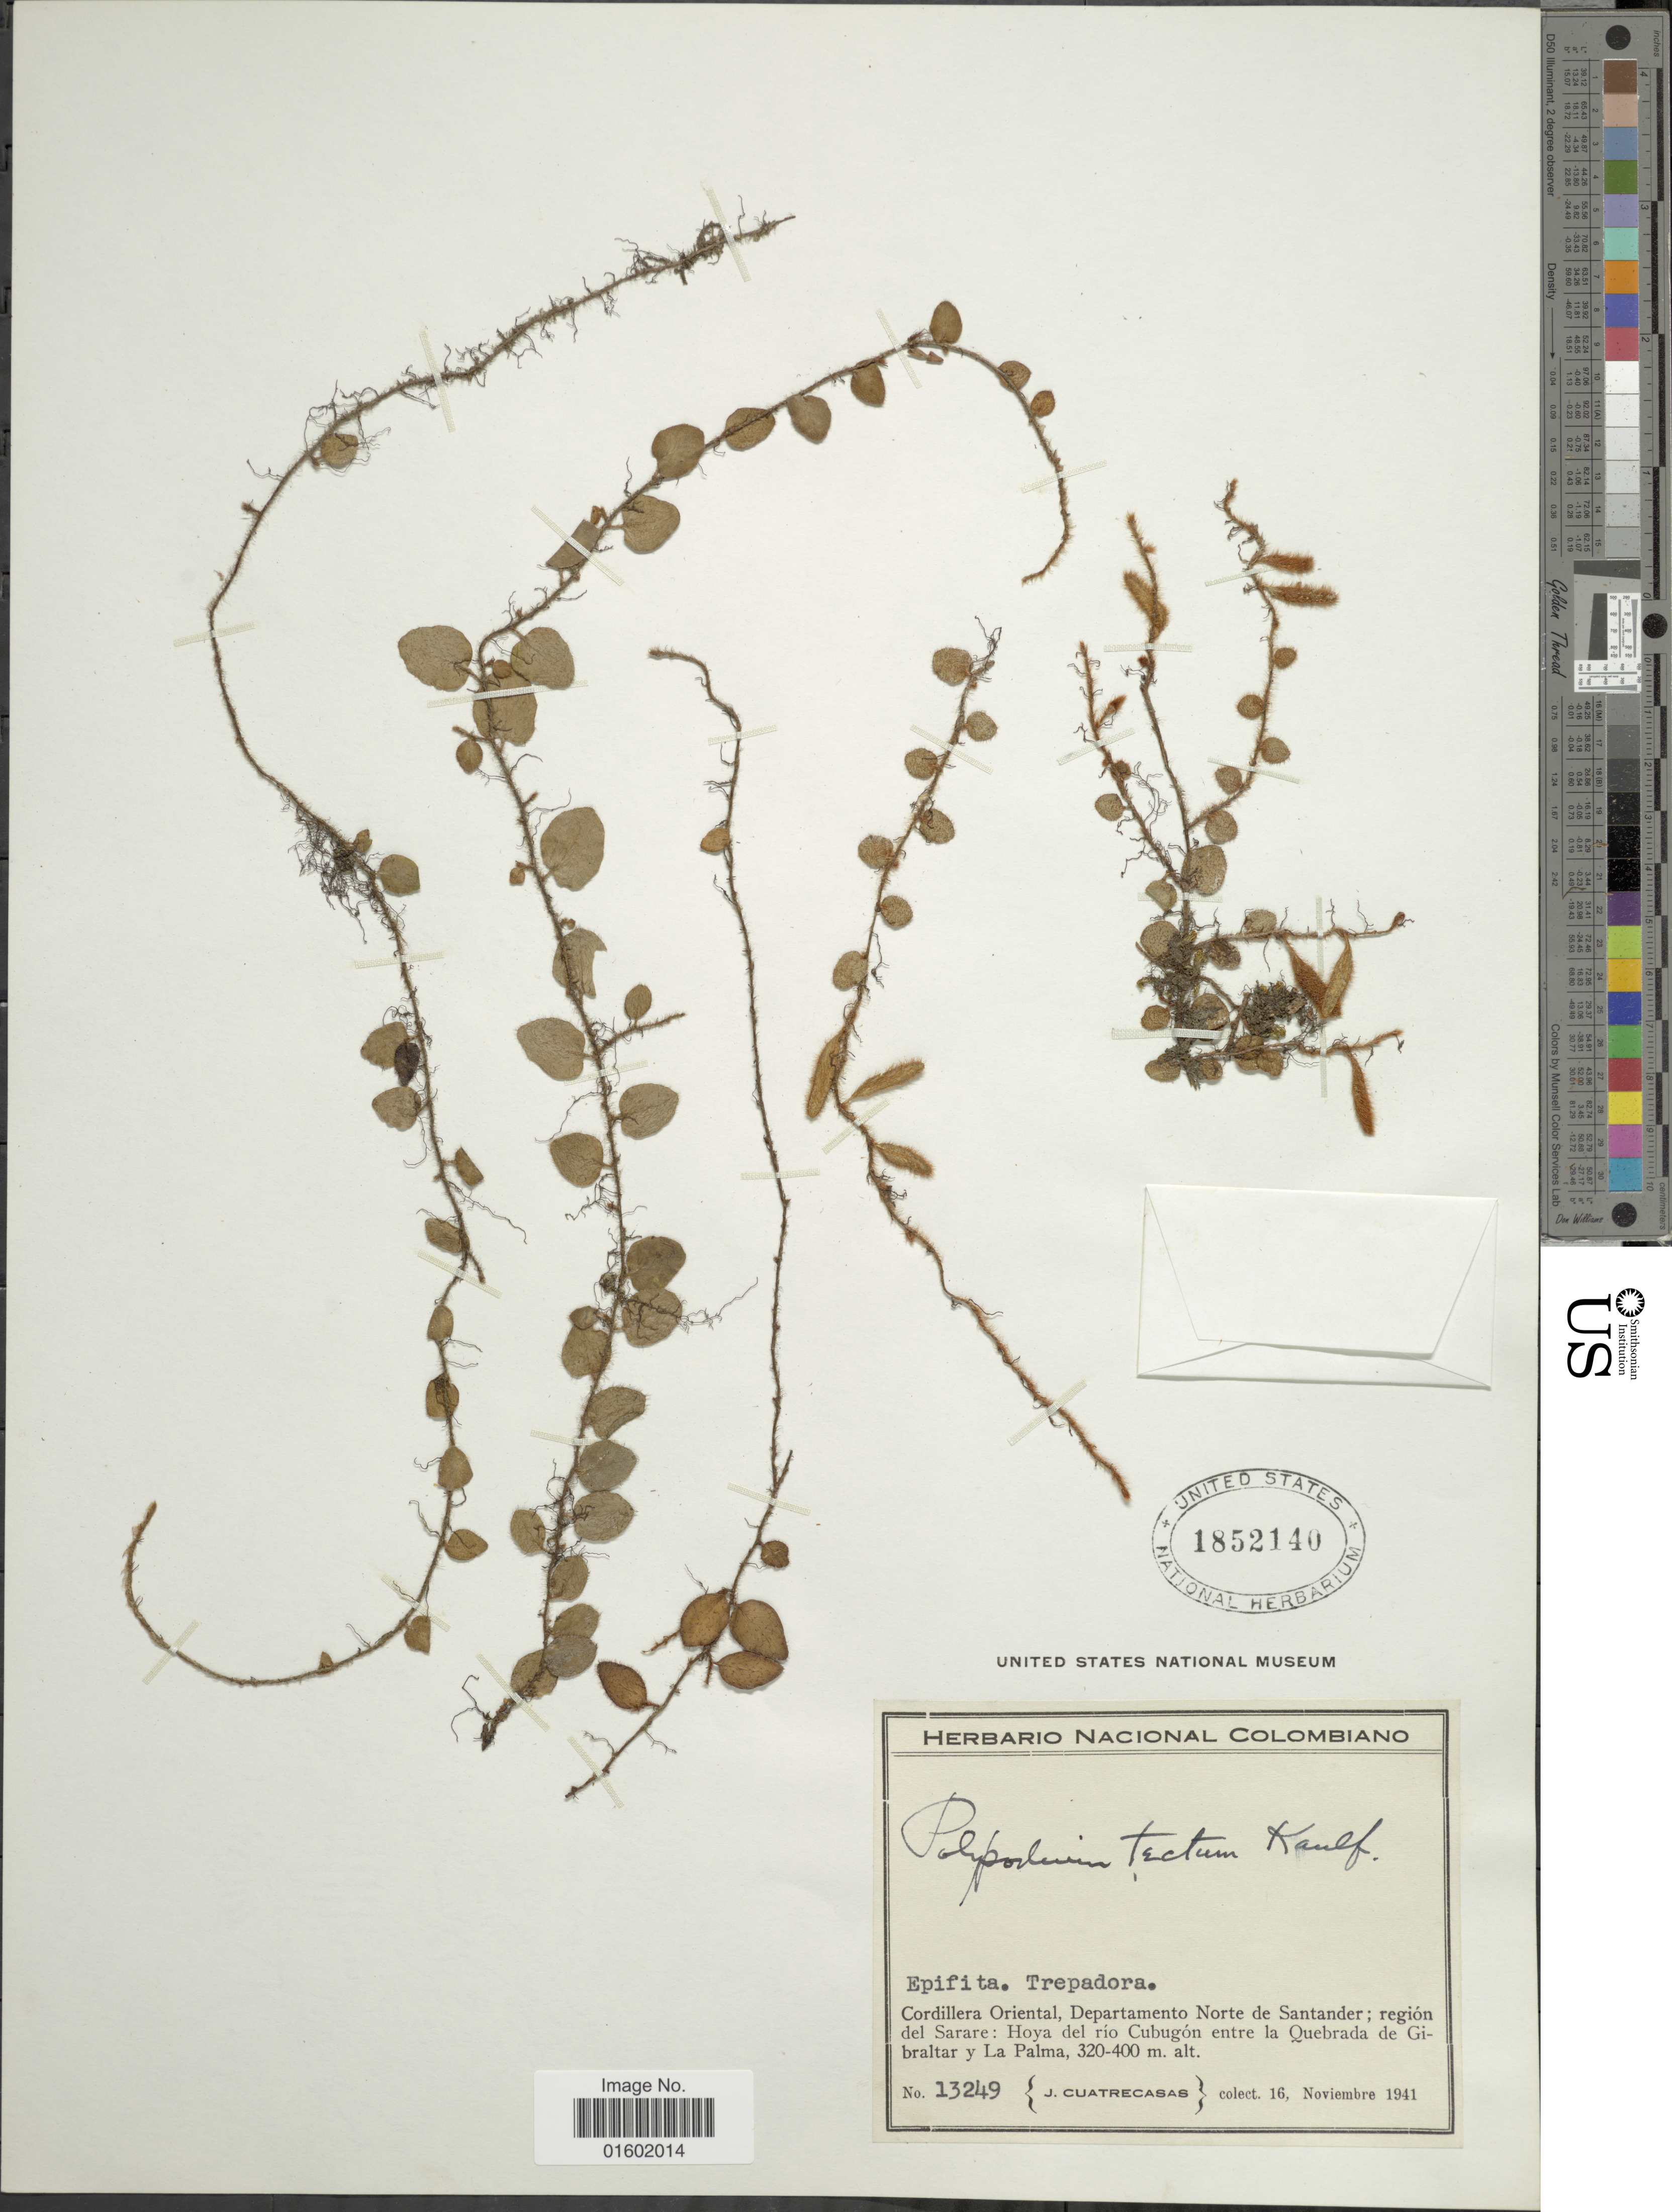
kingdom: Plantae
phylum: Tracheophyta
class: Polypodiopsida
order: Polypodiales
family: Polypodiaceae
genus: Microgramma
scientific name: Microgramma tecta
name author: (Kaulf.) Alston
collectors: J. Cuatrecasas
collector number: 13249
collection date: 1941-11-16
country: Colombia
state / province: Norte de Santander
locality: Cordillera Oriental, Departamento Norte de Santander; region del Sarare: Hoya del Rio Cubugon entre la Quebrada de Gi-braltar y La Palma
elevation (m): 320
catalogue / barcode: US 1852140